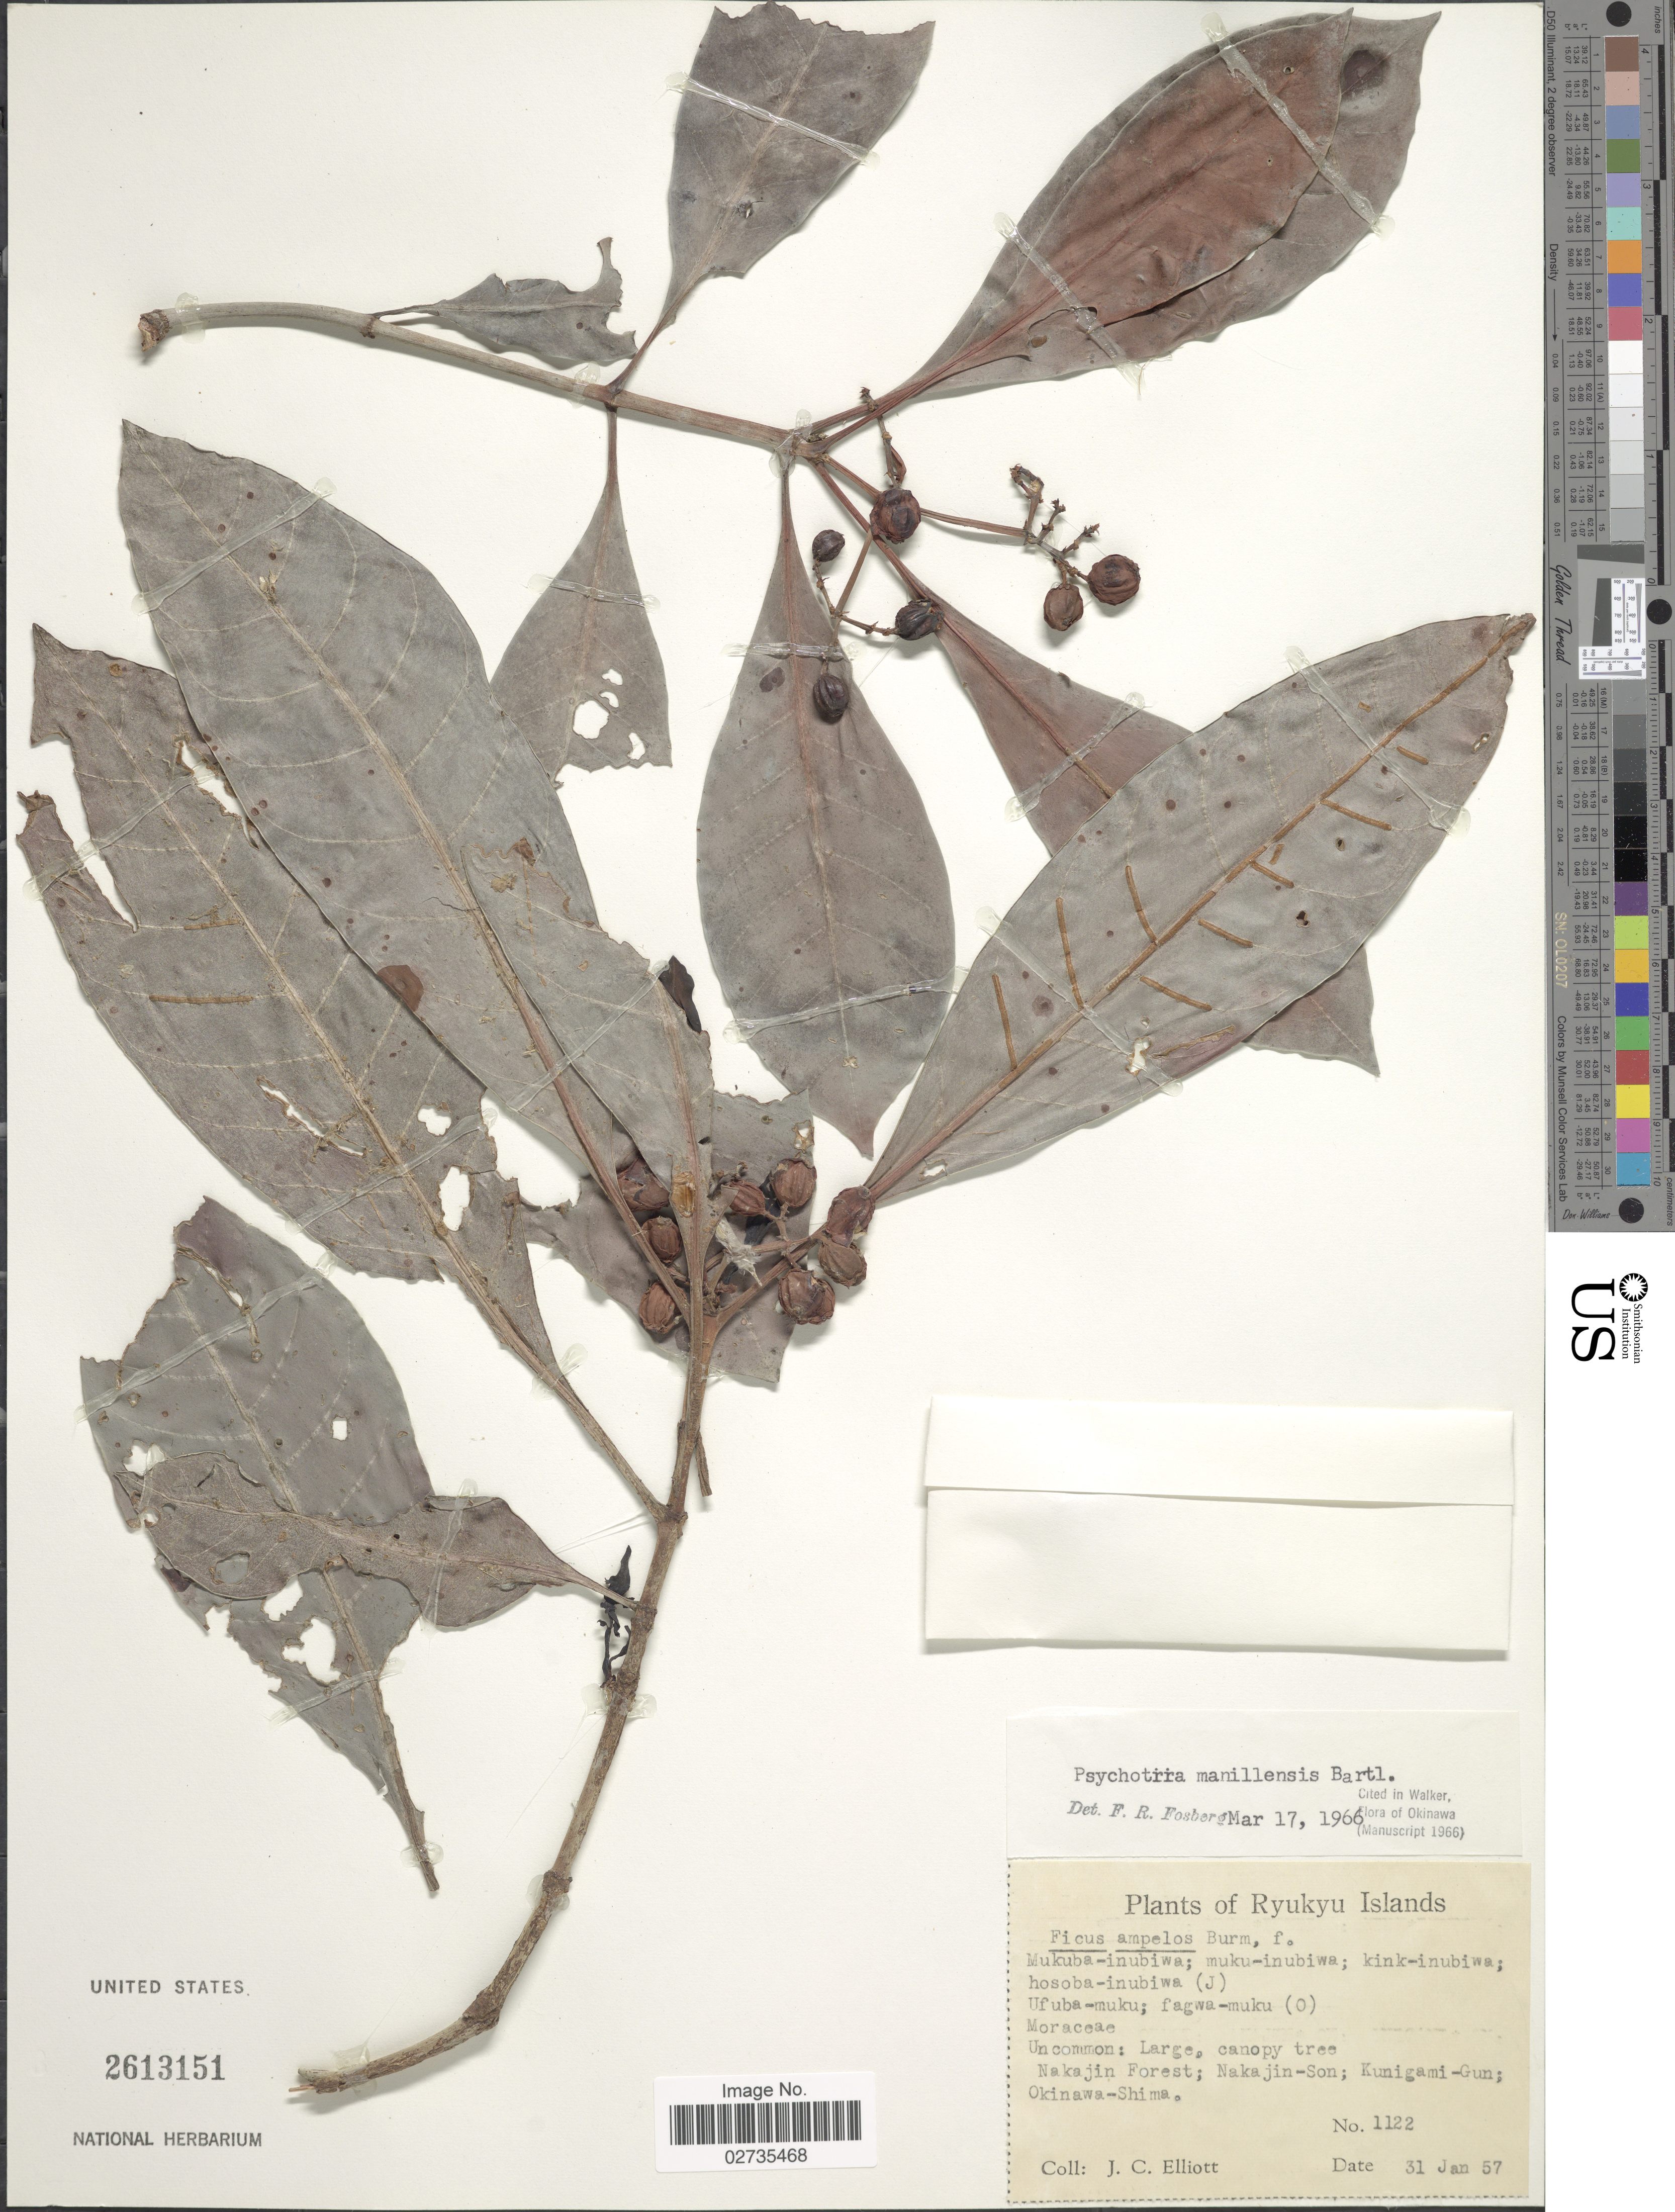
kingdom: Plantae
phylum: Tracheophyta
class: Magnoliopsida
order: Gentianales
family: Rubiaceae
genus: Psychotria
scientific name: Psychotria manillensis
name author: Bartl. ex DC.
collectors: J. Elliot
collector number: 1122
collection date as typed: Transcribed d/m/y: 31/1/57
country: Japan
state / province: Okinawa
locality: Ryukyu Islands. Nakajin Forest; Nakajin-Son; Kunigami-Gun, Okinawa-Shima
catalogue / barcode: US 2613151